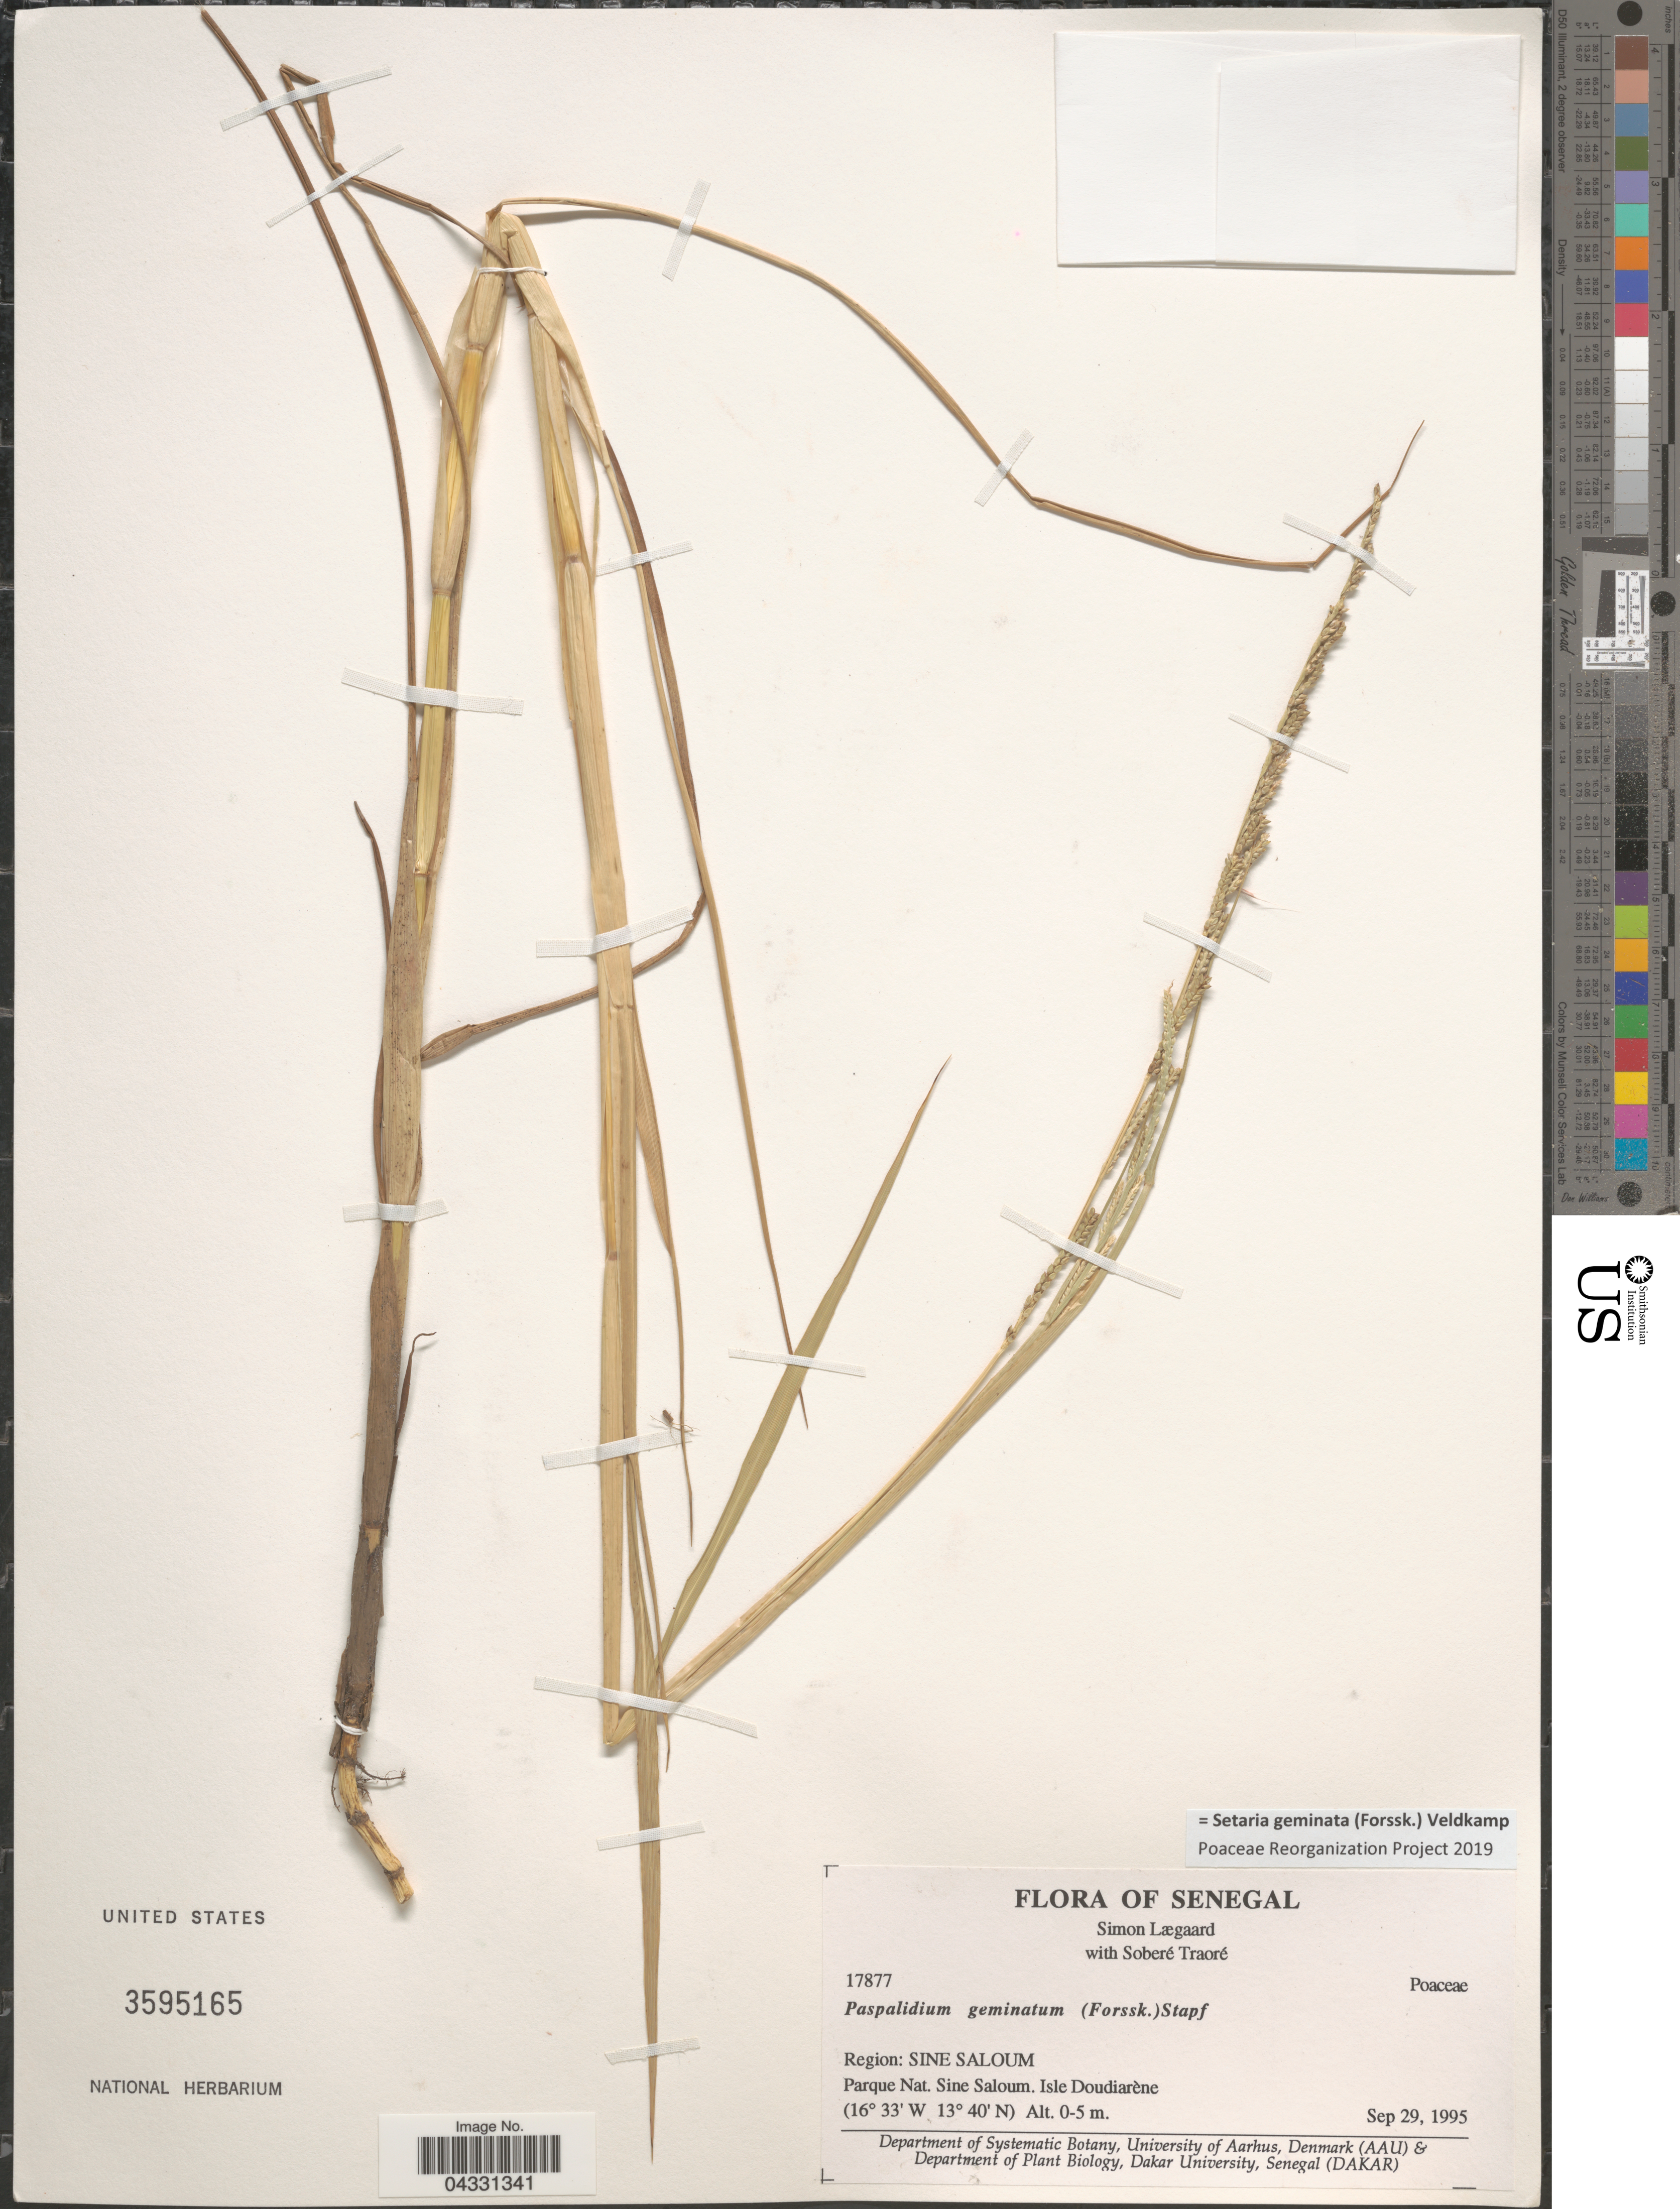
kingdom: Plantae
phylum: Tracheophyta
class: Liliopsida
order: Poales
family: Poaceae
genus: Setaria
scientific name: Setaria geminata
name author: (Forssk.) Veldkamp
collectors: S. Lægaard & S. Traore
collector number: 17877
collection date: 1995-09-29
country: Senegal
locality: Region: Sine Saloum. Parque Nat. Sine Saloum. Isle Doudiarène.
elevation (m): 0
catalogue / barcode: US 3595165